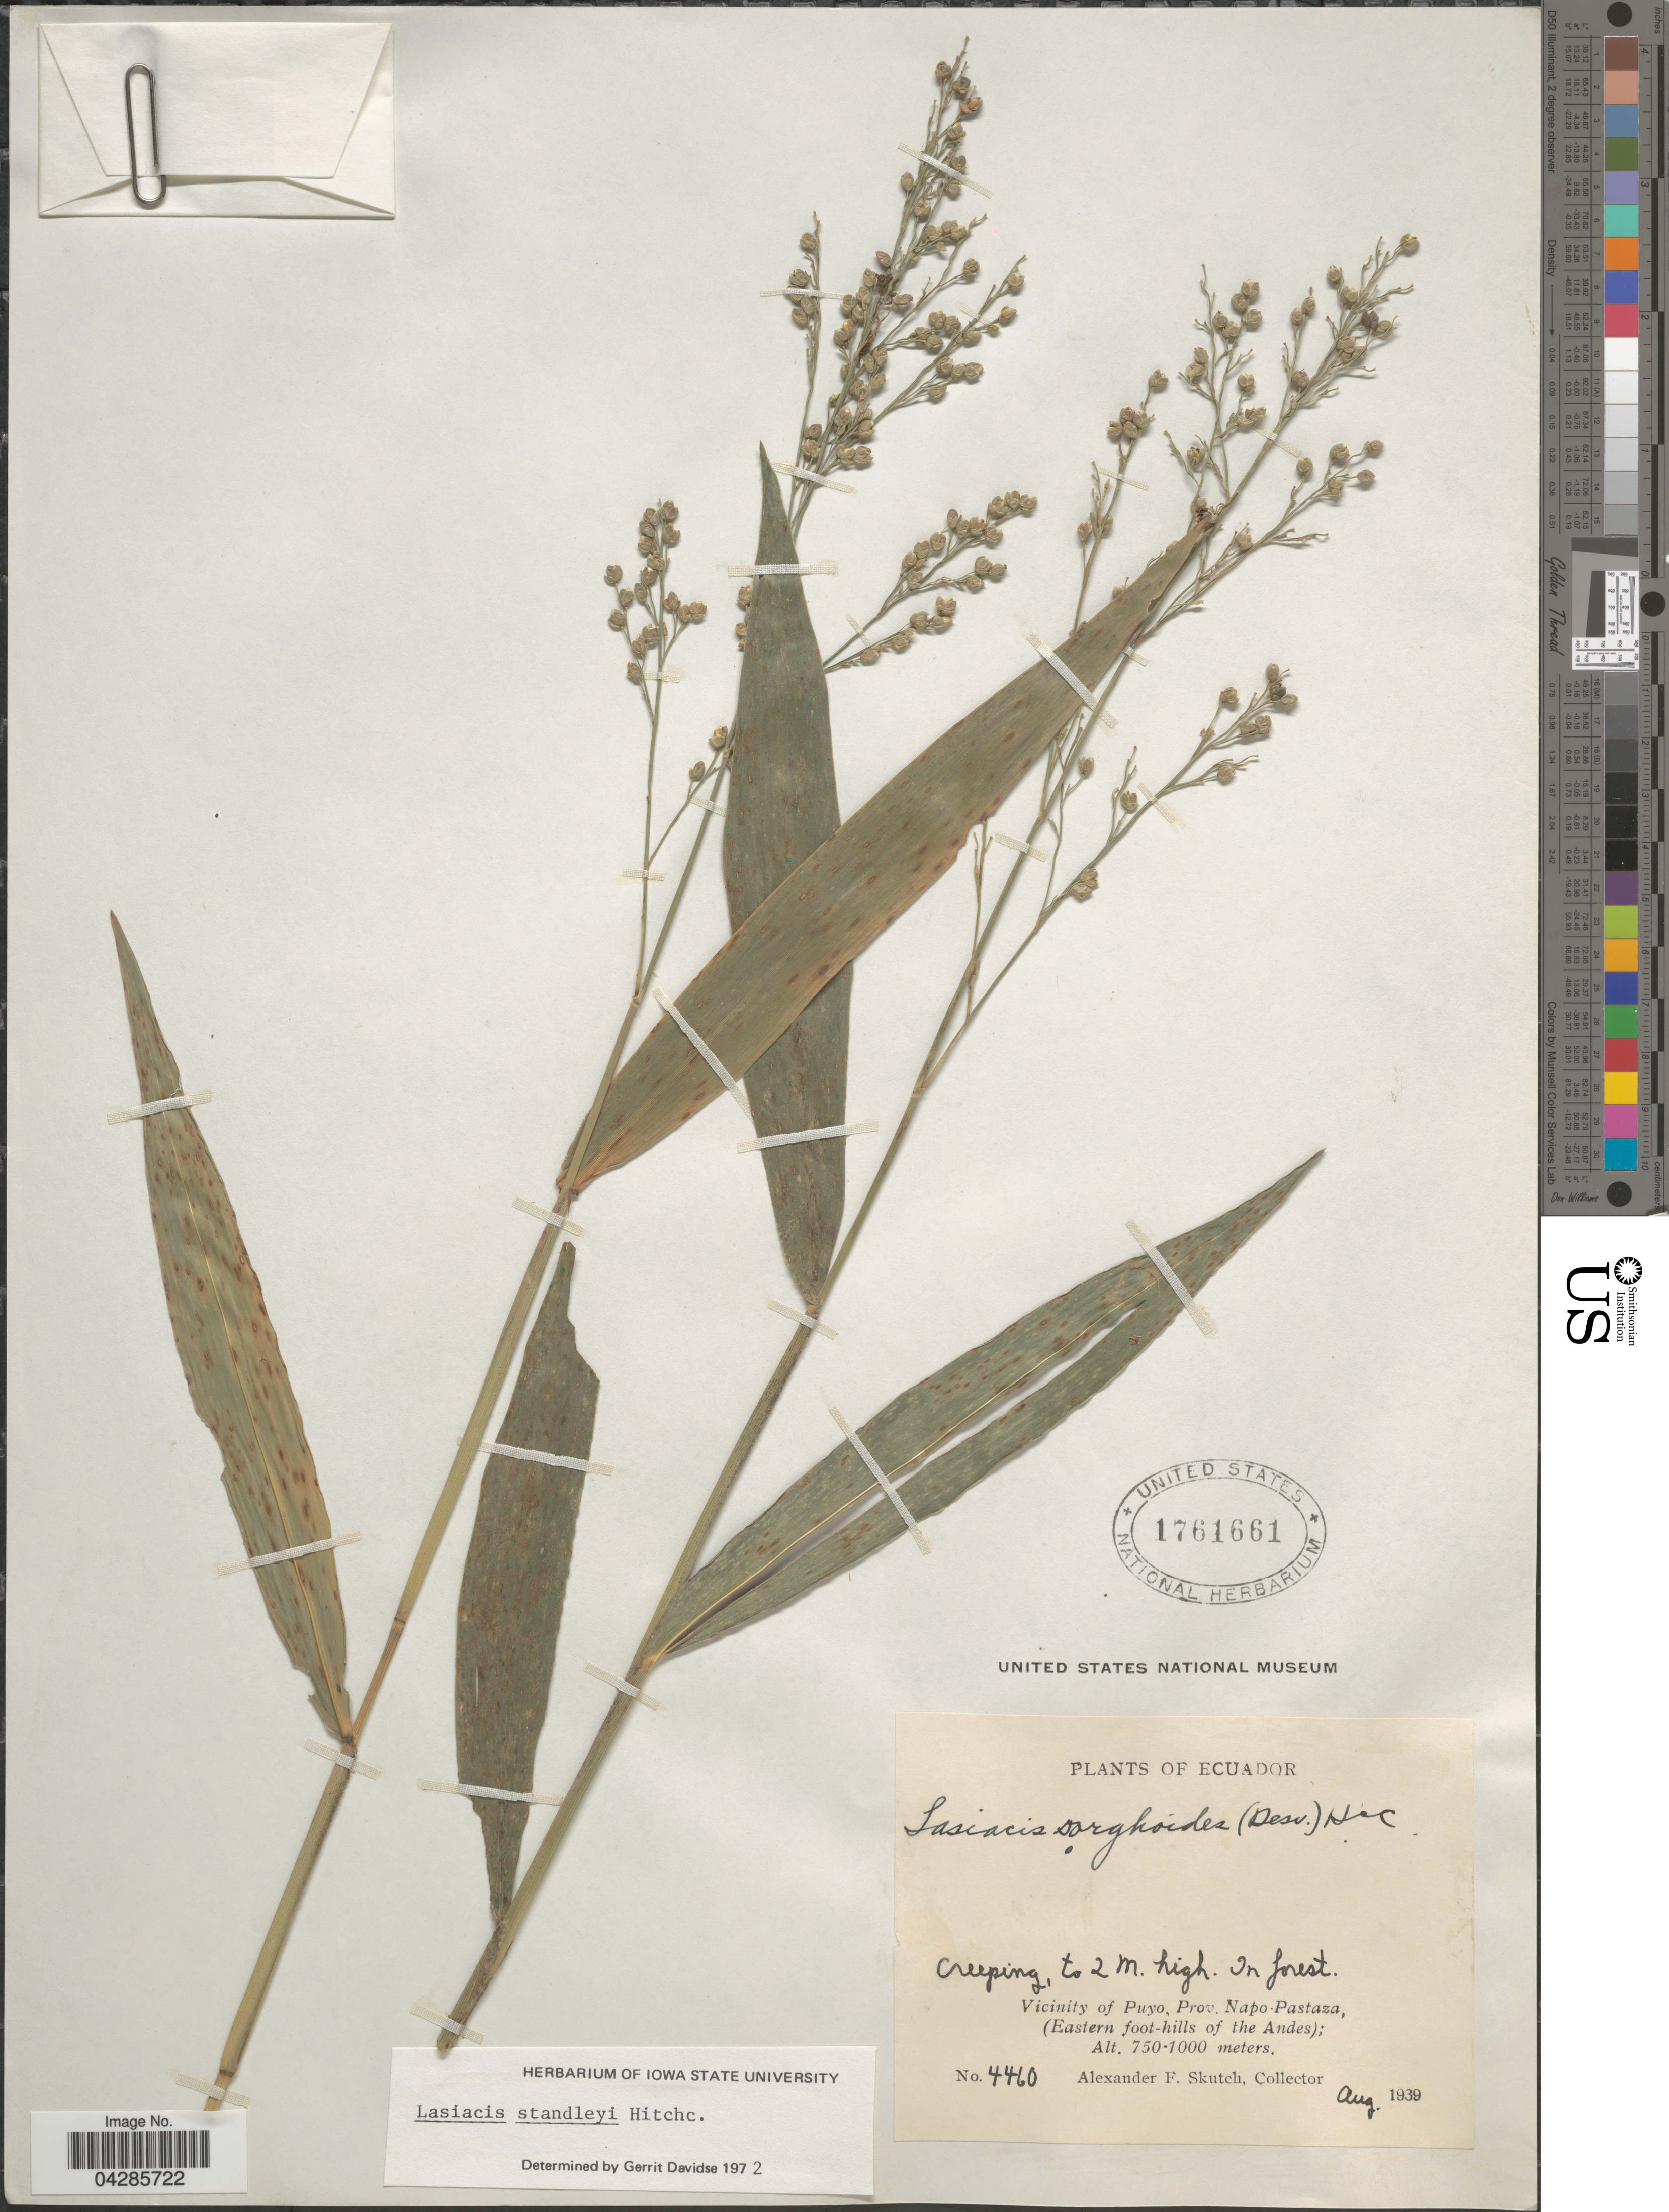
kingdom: Plantae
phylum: Tracheophyta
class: Liliopsida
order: Poales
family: Poaceae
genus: Lasiacis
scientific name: Lasiacis standleyi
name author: Hitchc.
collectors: A. F. Skutch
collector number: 4460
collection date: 1939-08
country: Ecuador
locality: Vicinity of Puyo, Prov. Napo-Pastaza, (Eastern foot-hills of the Andes).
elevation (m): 750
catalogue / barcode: US 1761661